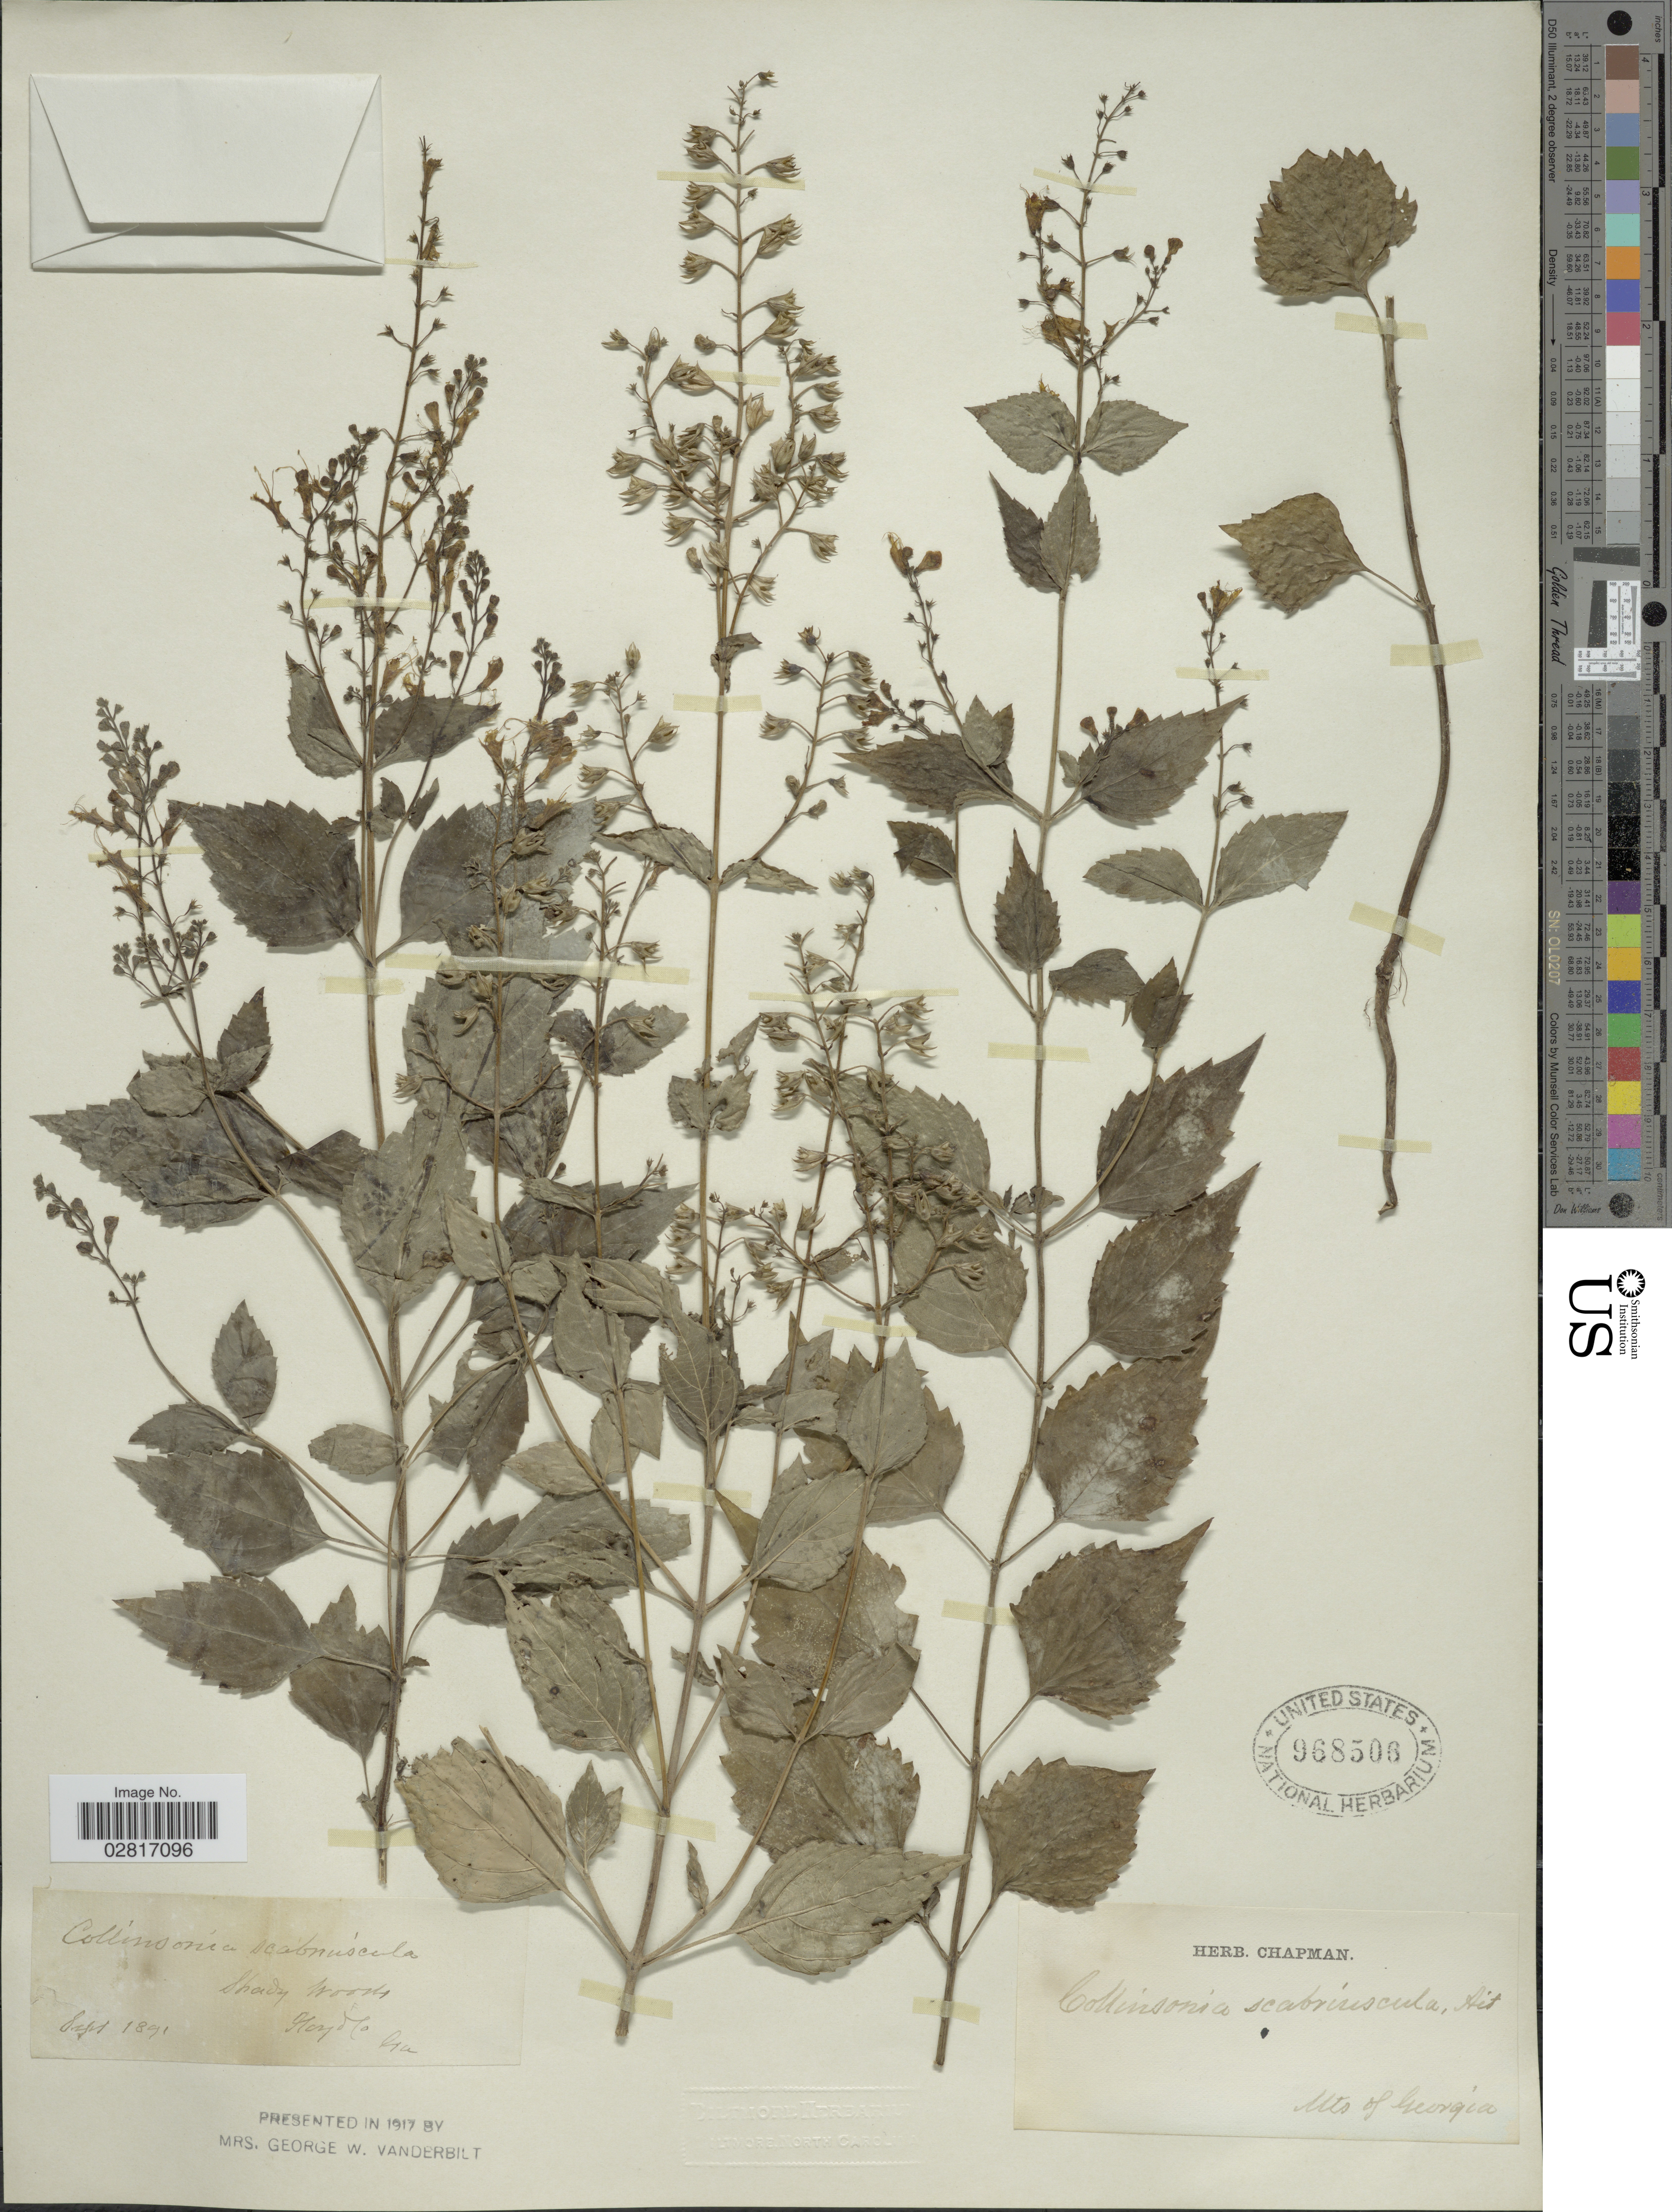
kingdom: Plantae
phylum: Tracheophyta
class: Magnoliopsida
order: Lamiales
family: Lamiaceae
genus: Collinsonia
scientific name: Collinsonia canadensis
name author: L.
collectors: ex herb. Chapman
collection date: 1891-09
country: United States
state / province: Georgia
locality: Mts of Georgia, Floyd Co.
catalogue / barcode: US 968506